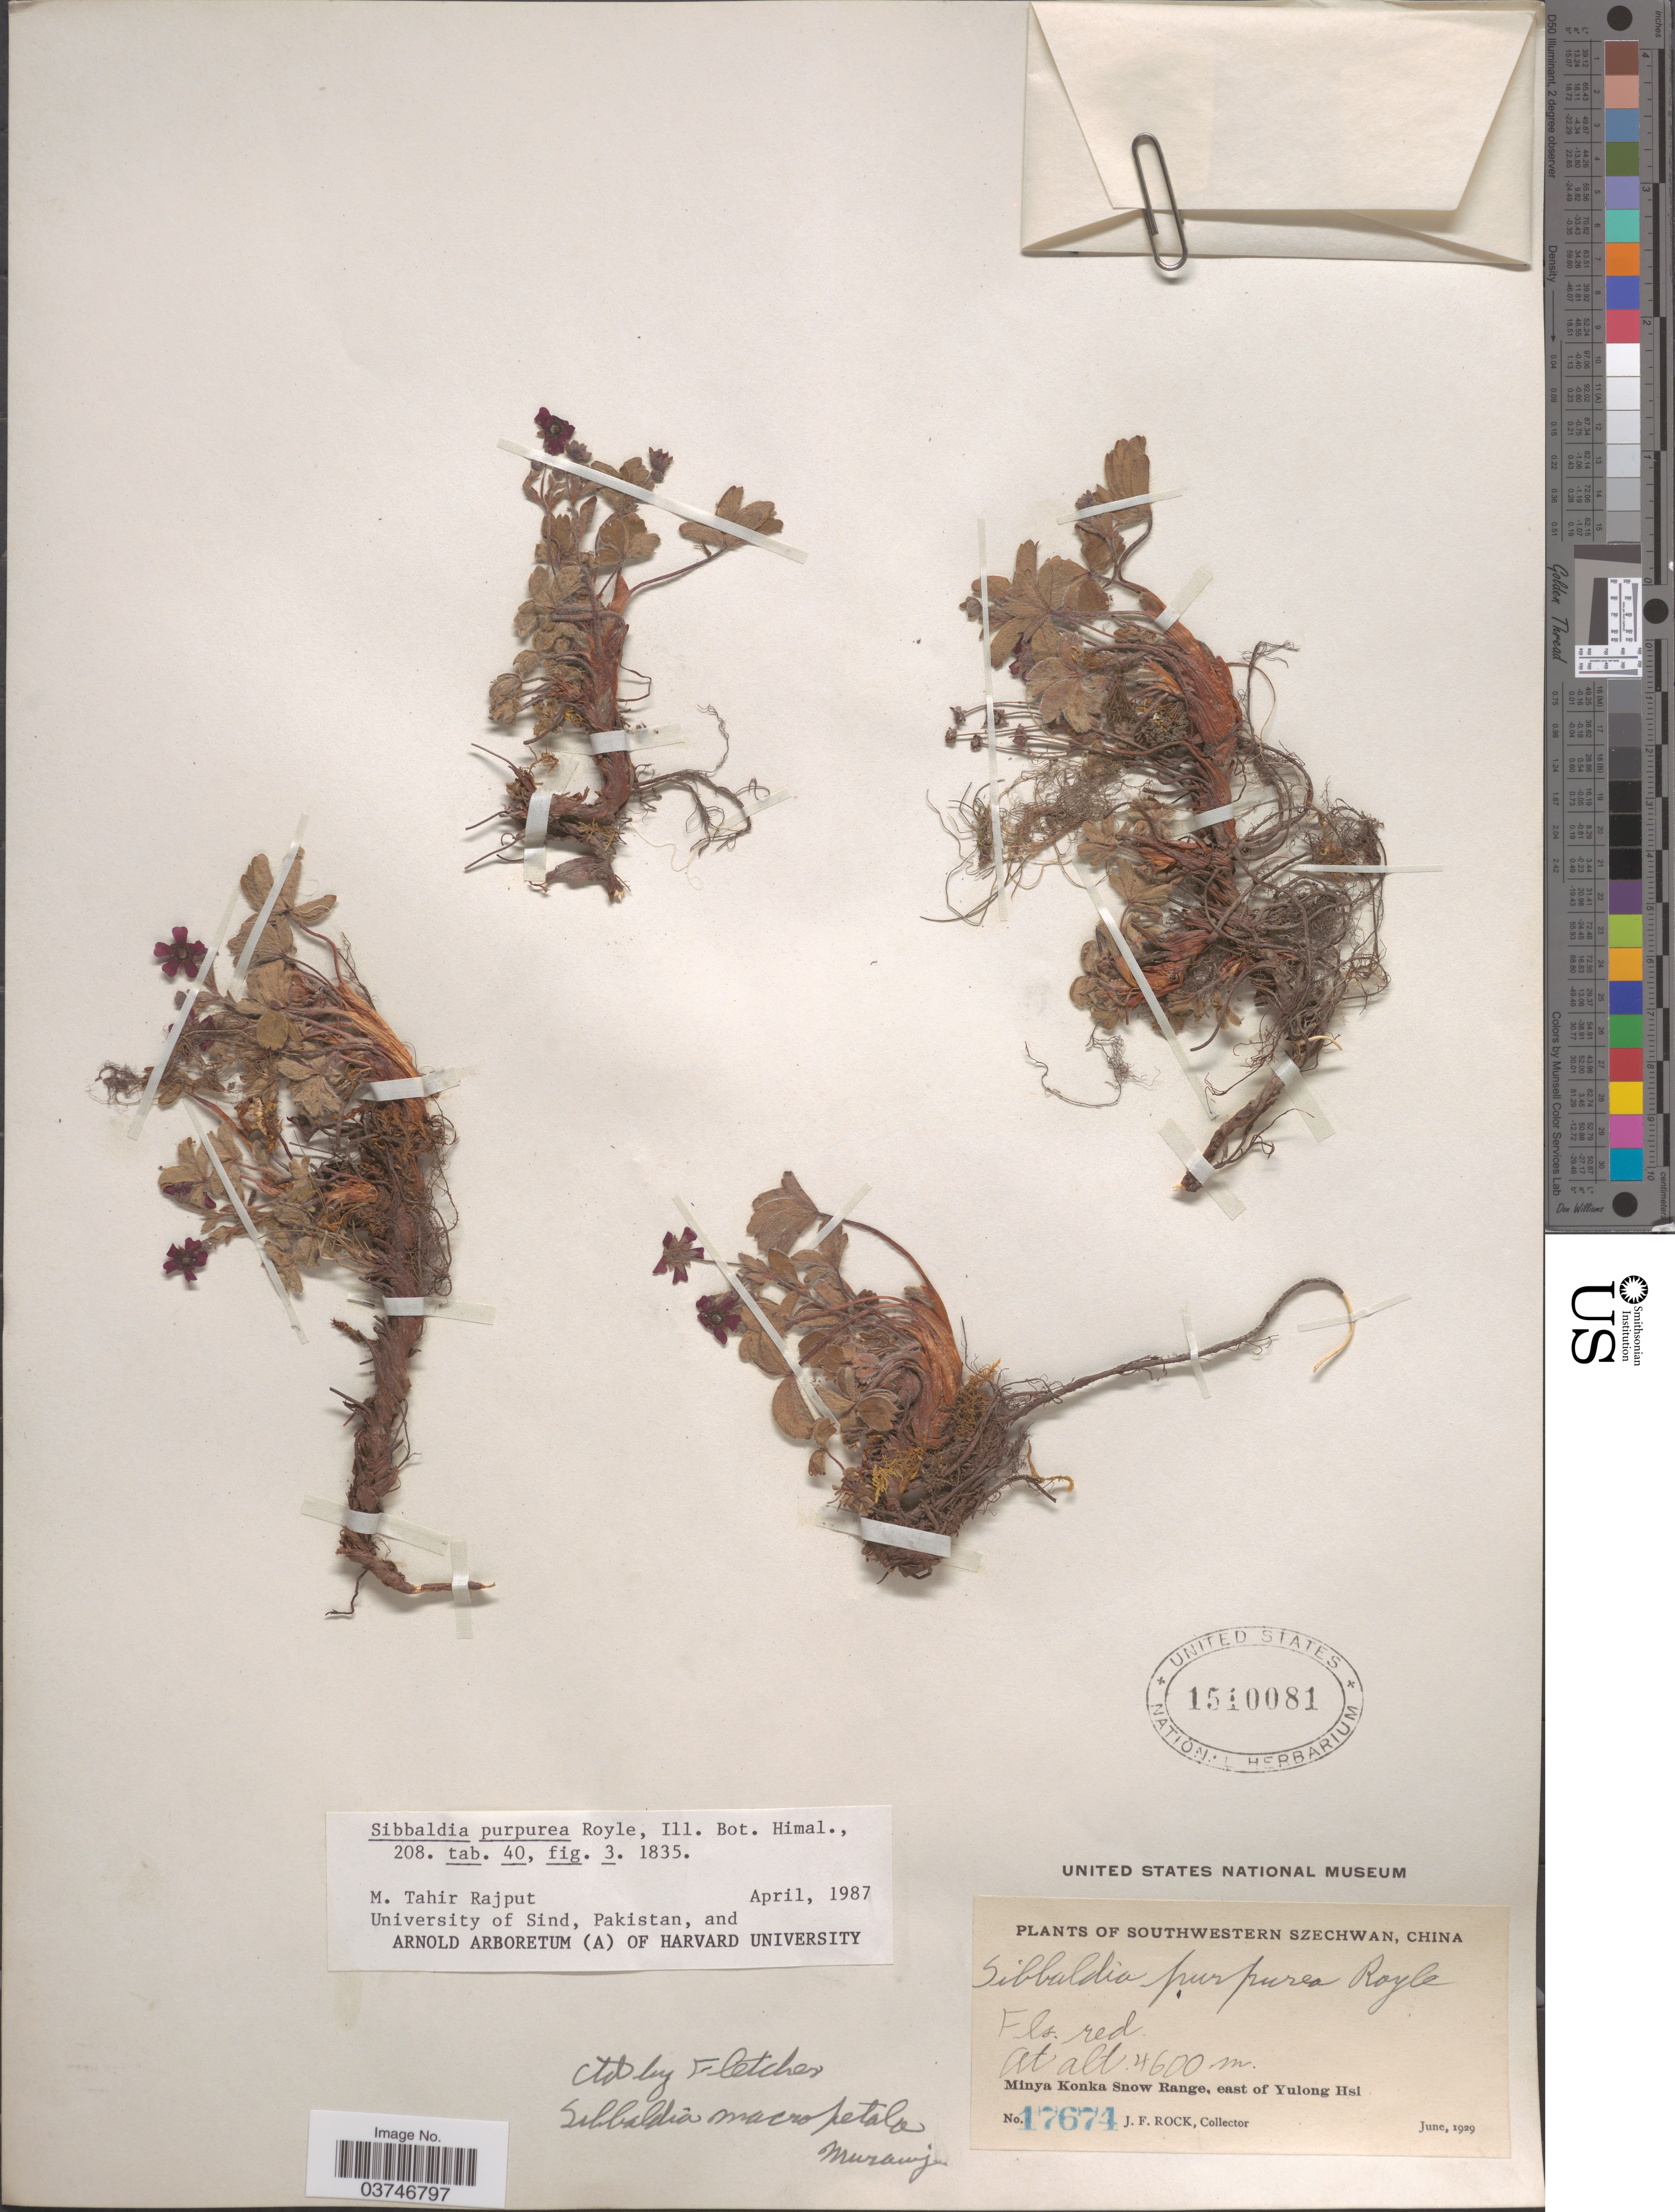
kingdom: Plantae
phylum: Tracheophyta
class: Magnoliopsida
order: Rosales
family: Rosaceae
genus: Sibbaldia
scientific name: Sibbaldia purpurea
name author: Royle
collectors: J. Rock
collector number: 17674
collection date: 1929-06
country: China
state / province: Sichuan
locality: Southwestern Szechwan. Minya Konka Snow Range, east of Yulong Hsi.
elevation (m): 4600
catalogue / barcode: US 1510081